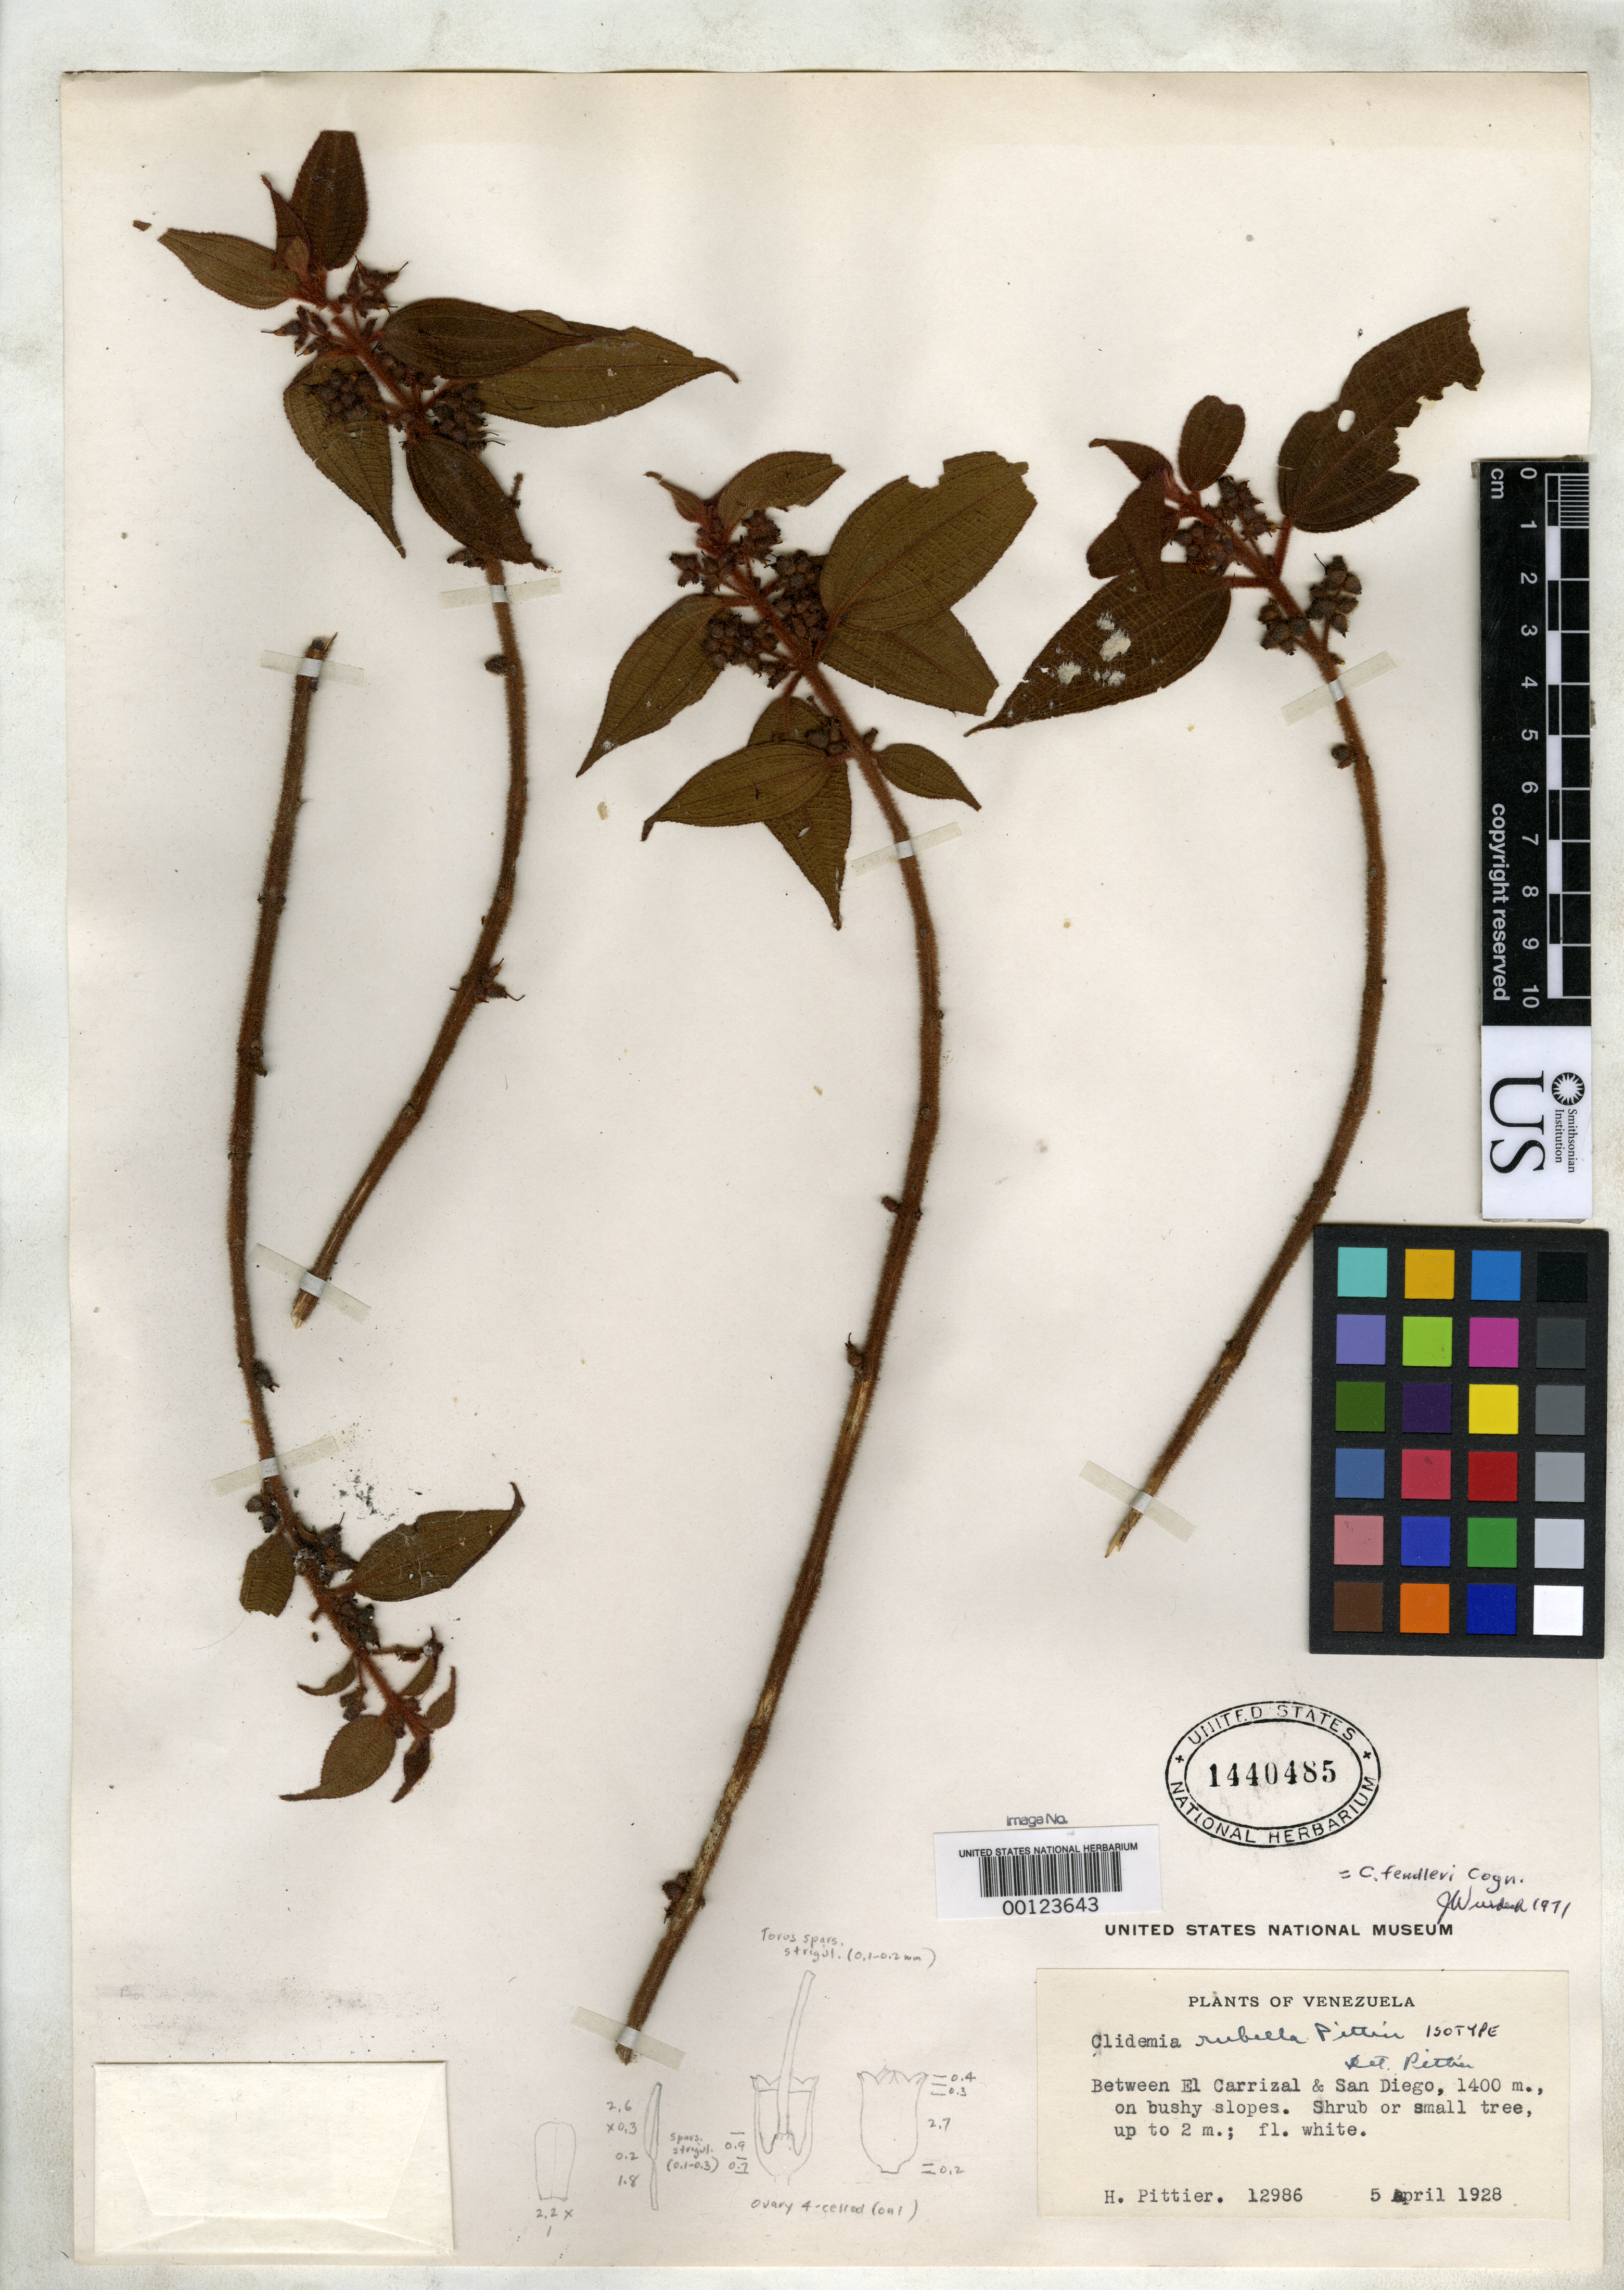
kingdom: Plantae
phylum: Tracheophyta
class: Magnoliopsida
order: Myrtales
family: Melastomataceae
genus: Clidemia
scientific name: Clidemia rubella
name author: Pittier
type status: Isotype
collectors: H. F. Pittier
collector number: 12986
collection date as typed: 05 Apr 1928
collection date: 1928-04-05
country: Venezuela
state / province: Miranda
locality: Between El Carrizal and San Diego.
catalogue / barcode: US 1440485